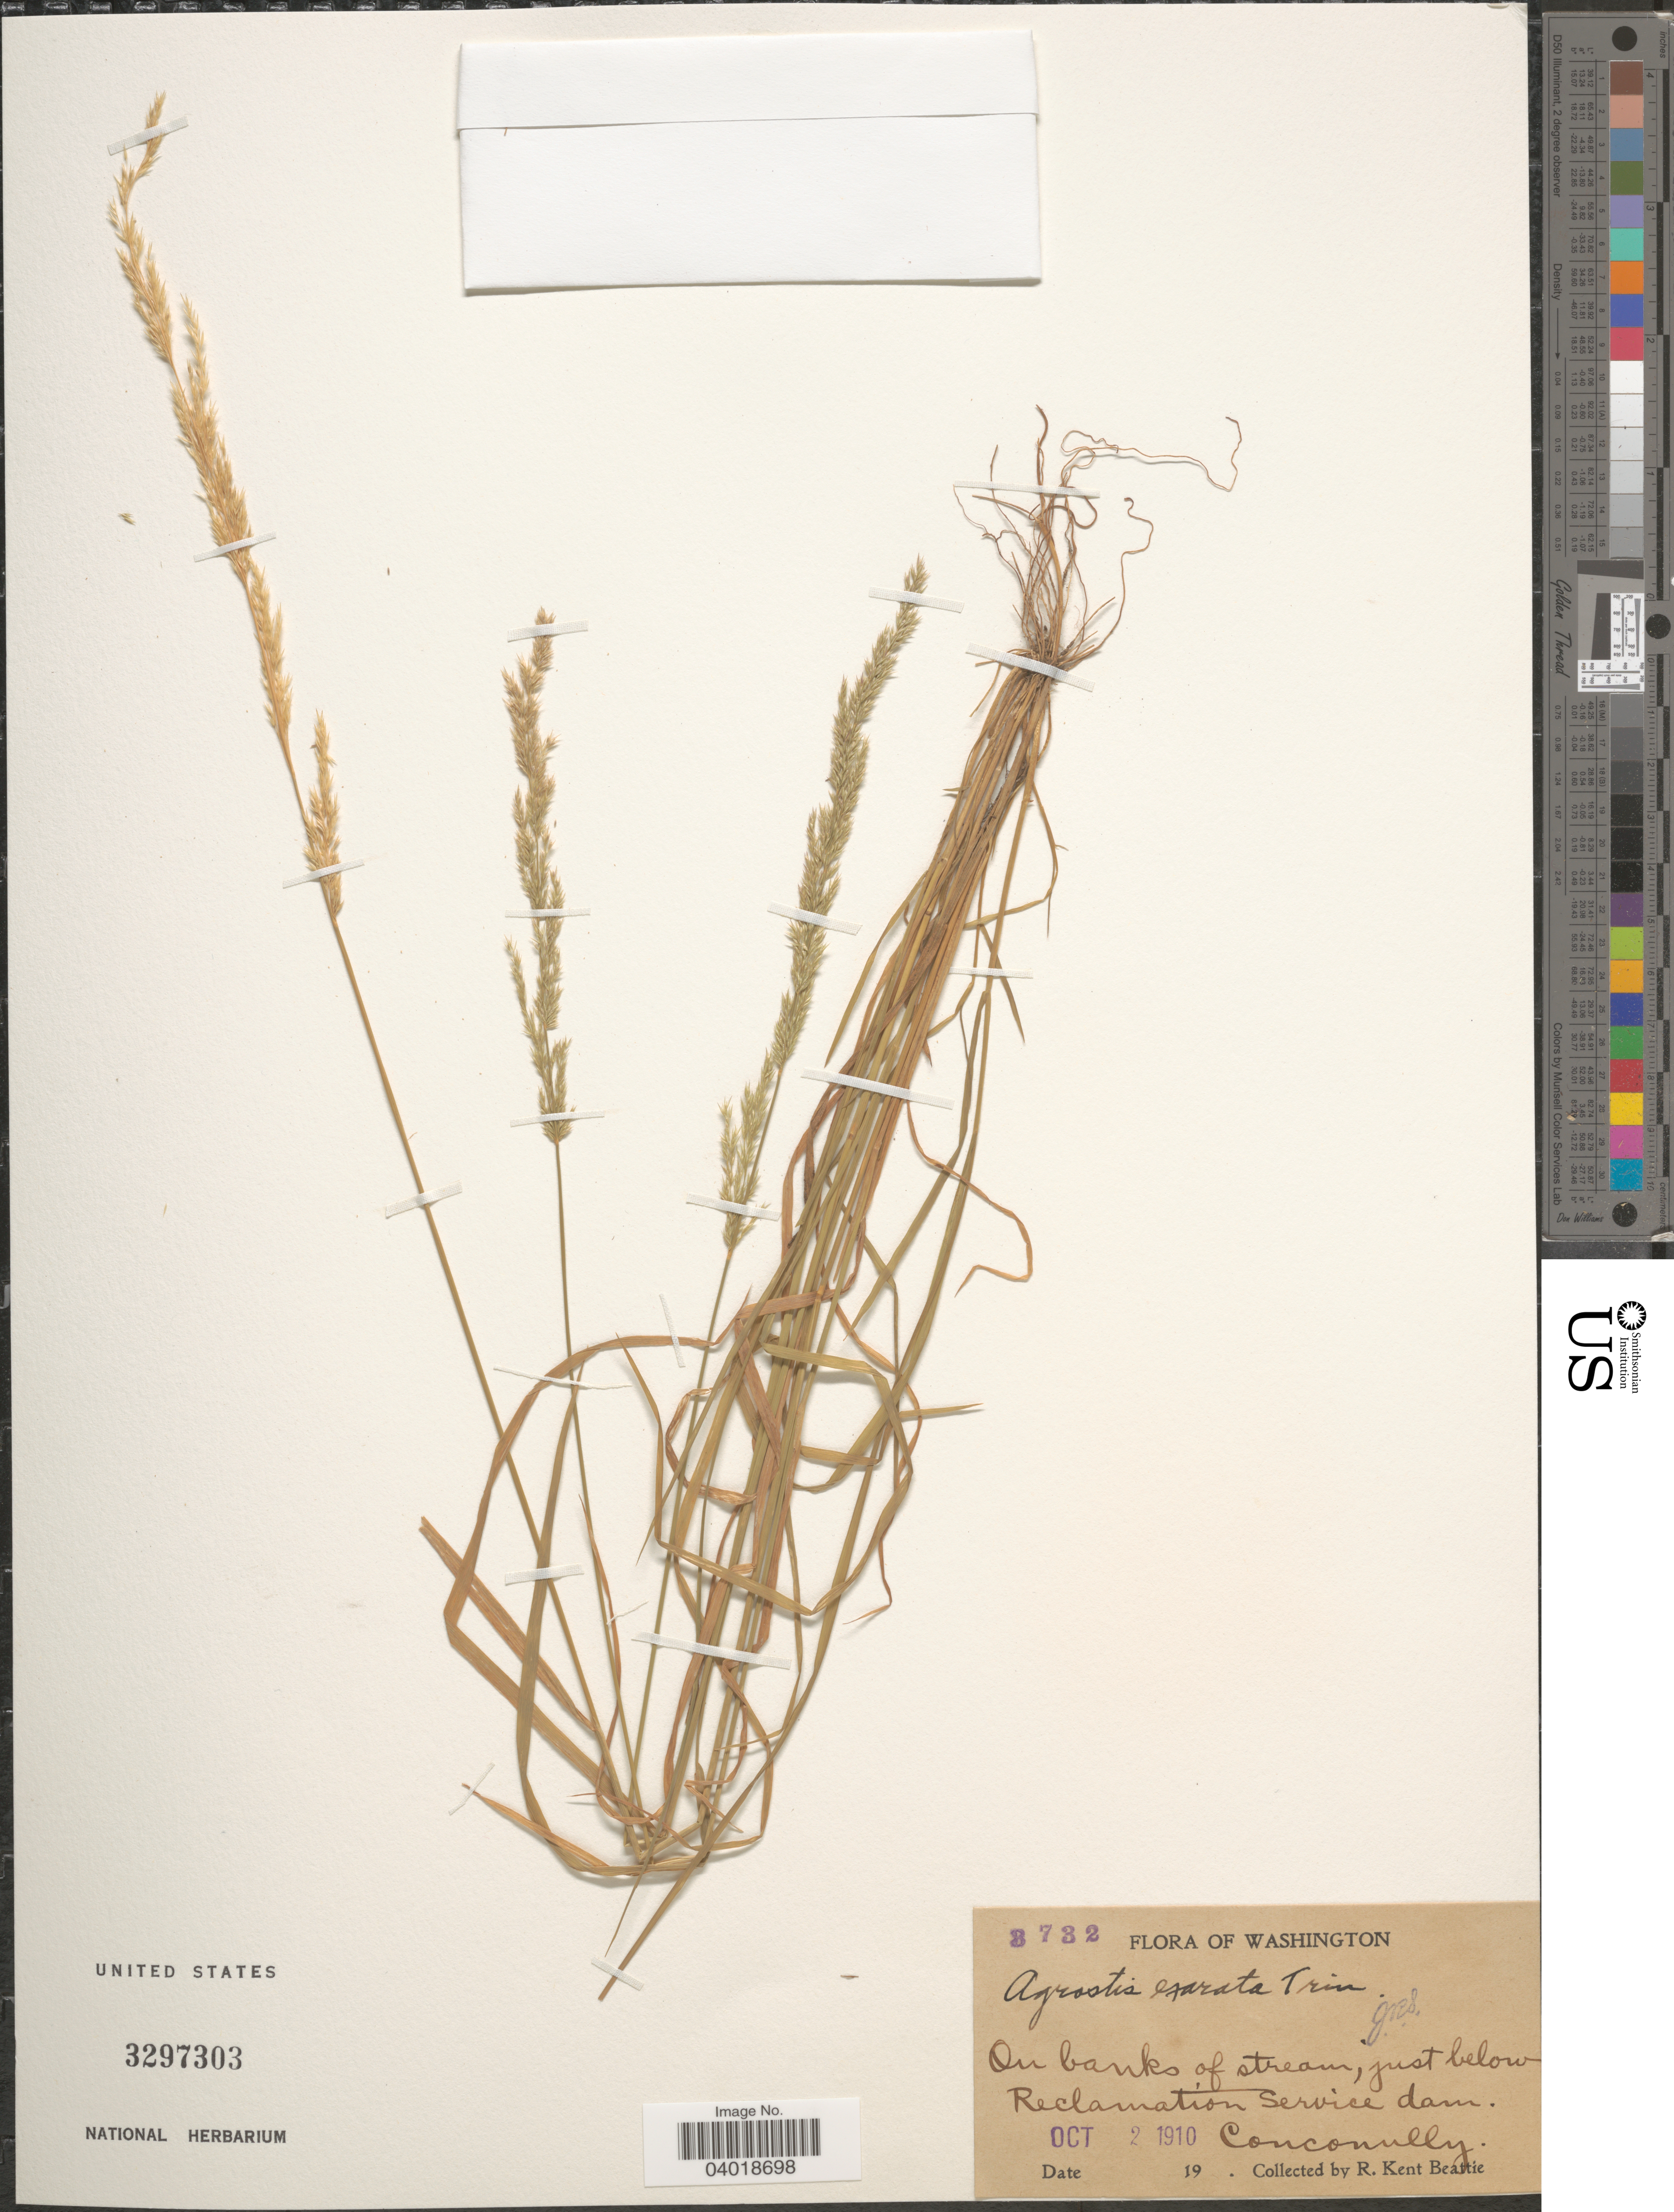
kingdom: Plantae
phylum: Tracheophyta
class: Liliopsida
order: Poales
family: Poaceae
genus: Agrostis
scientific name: Agrostis exarata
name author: Trin.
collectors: R. K. Beattie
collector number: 3732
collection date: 1910-10-02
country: United States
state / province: Washington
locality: On banks of stream, just below Reclamation Service dam. Conconully.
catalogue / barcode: US 3297303